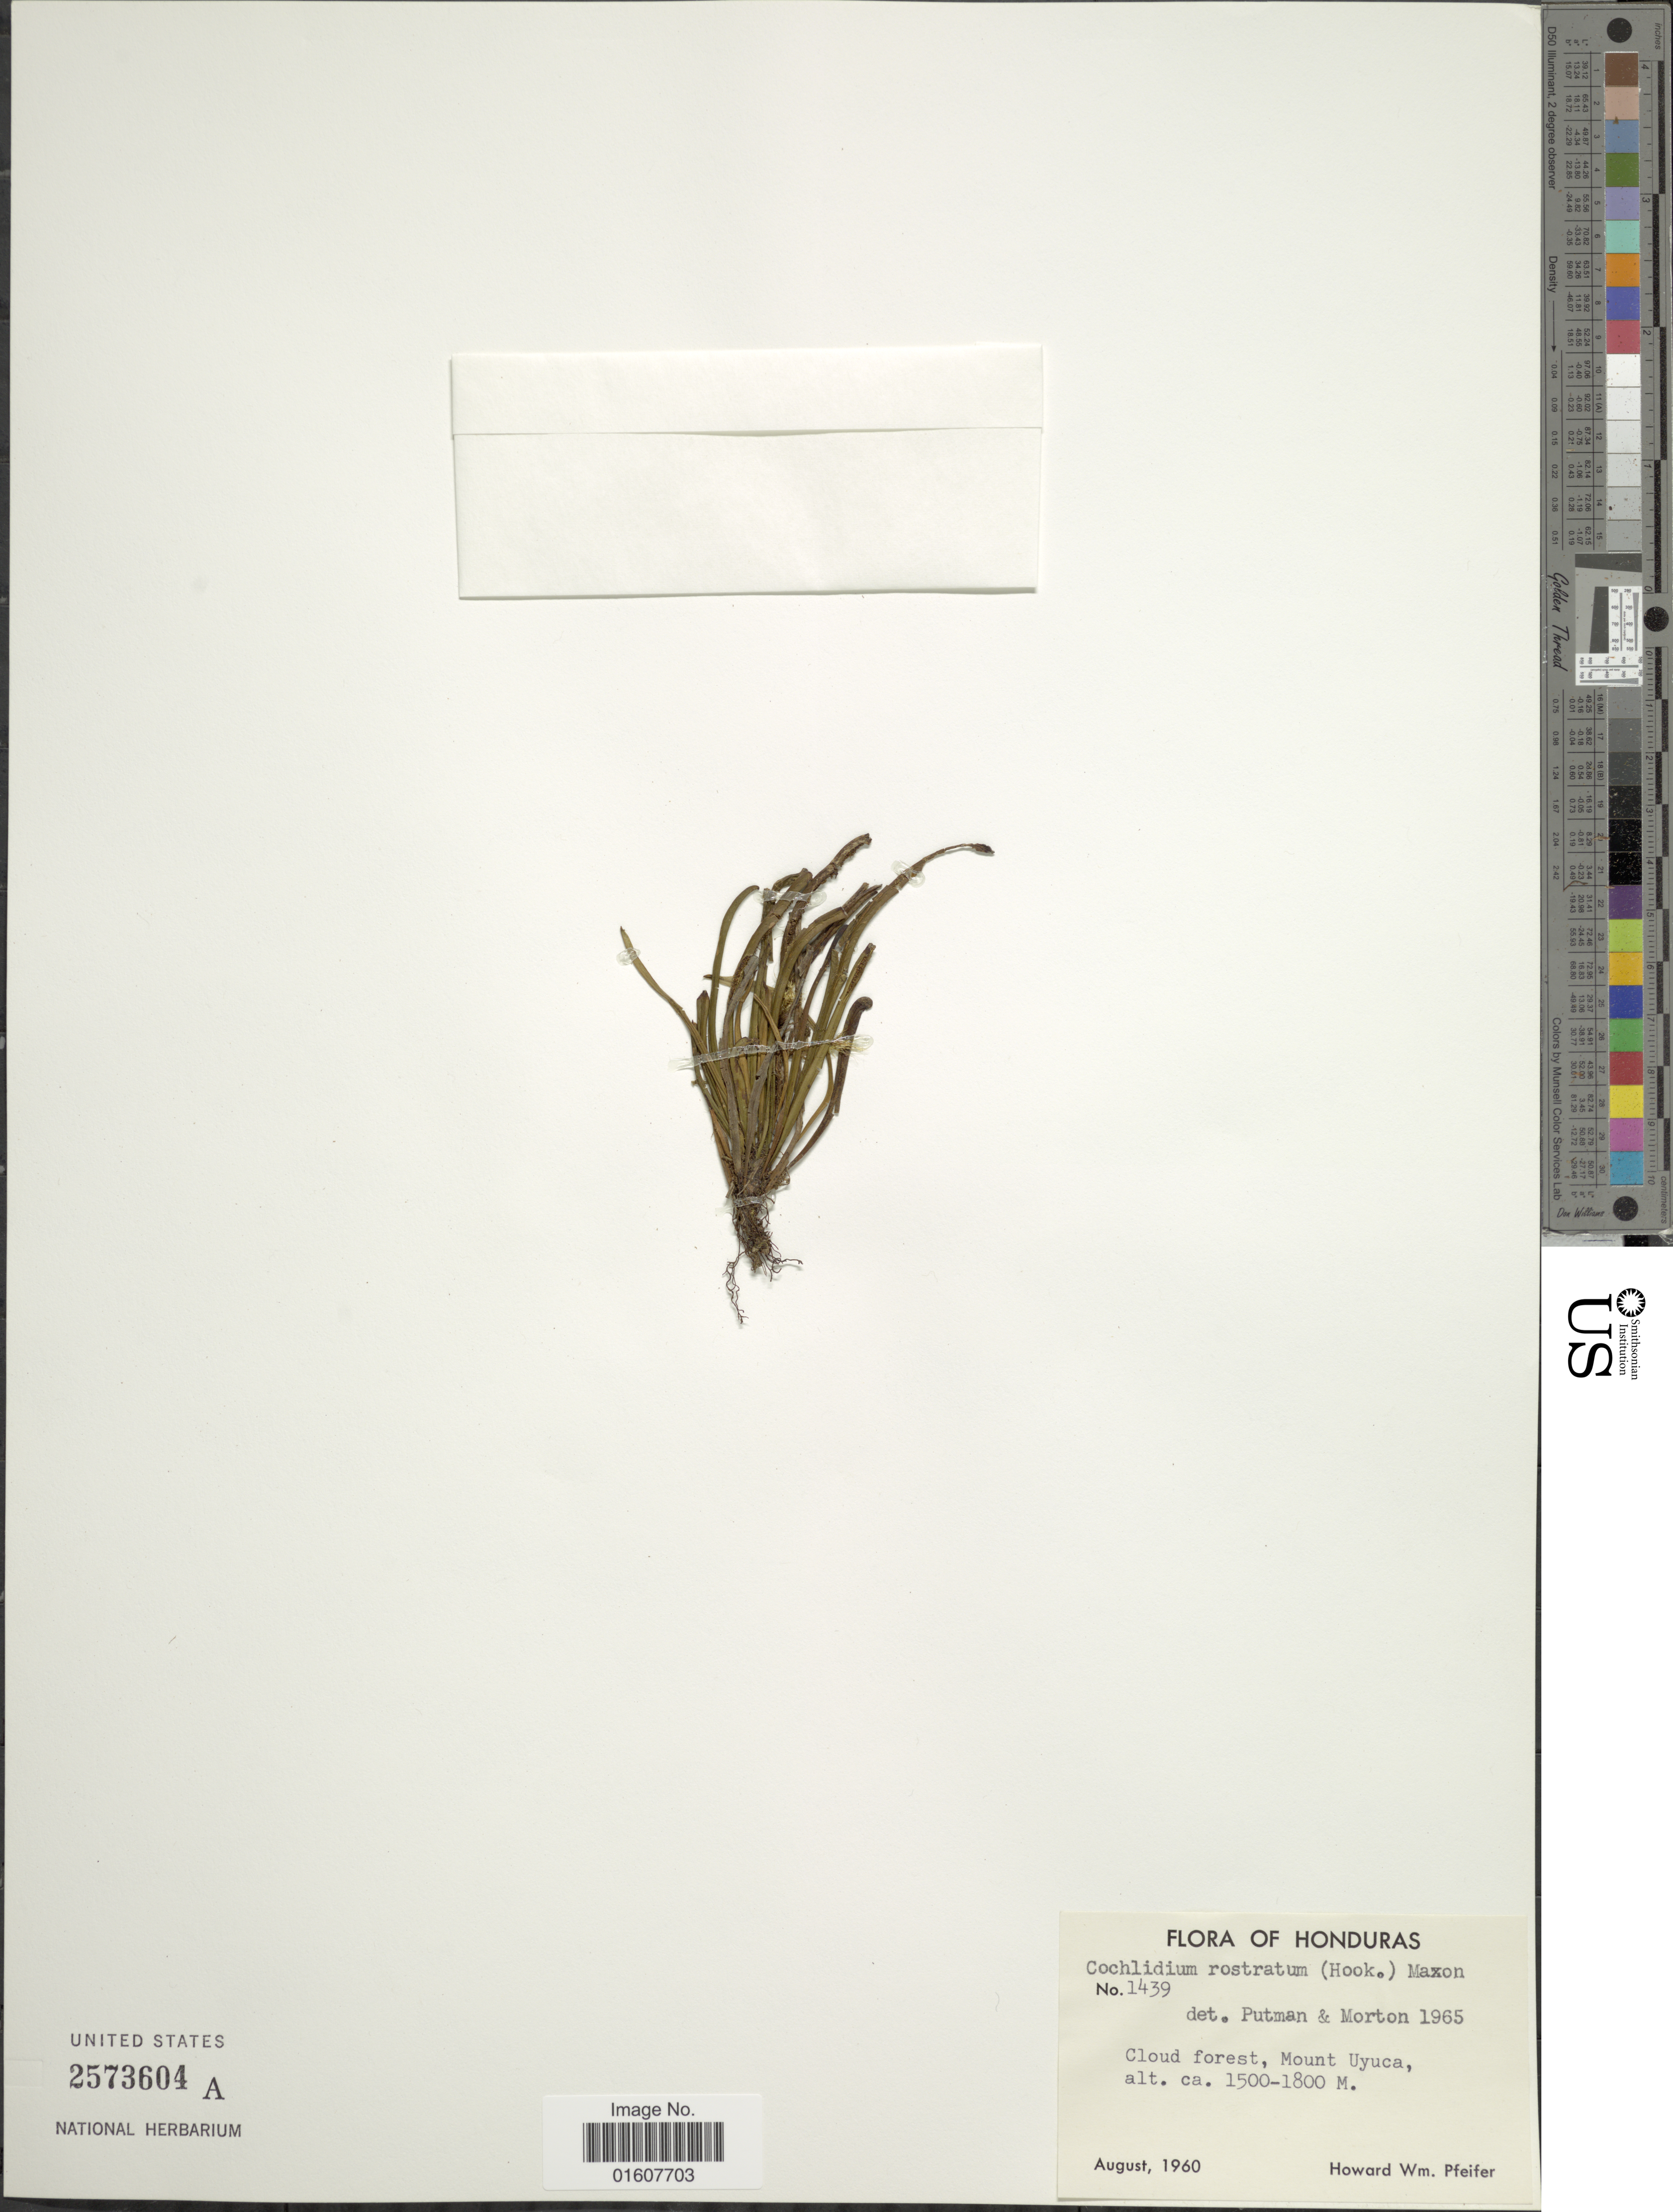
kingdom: Plantae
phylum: Tracheophyta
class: Polypodiopsida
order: Polypodiales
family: Polypodiaceae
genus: Cochlidium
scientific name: Cochlidium rostratum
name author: (Hook.) Maxon ex C. Chr.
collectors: H. W. Pfeifer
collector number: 1439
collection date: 1960-08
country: Honduras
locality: Cloud forest, Mount Uyuca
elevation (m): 1500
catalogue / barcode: US 2573604A